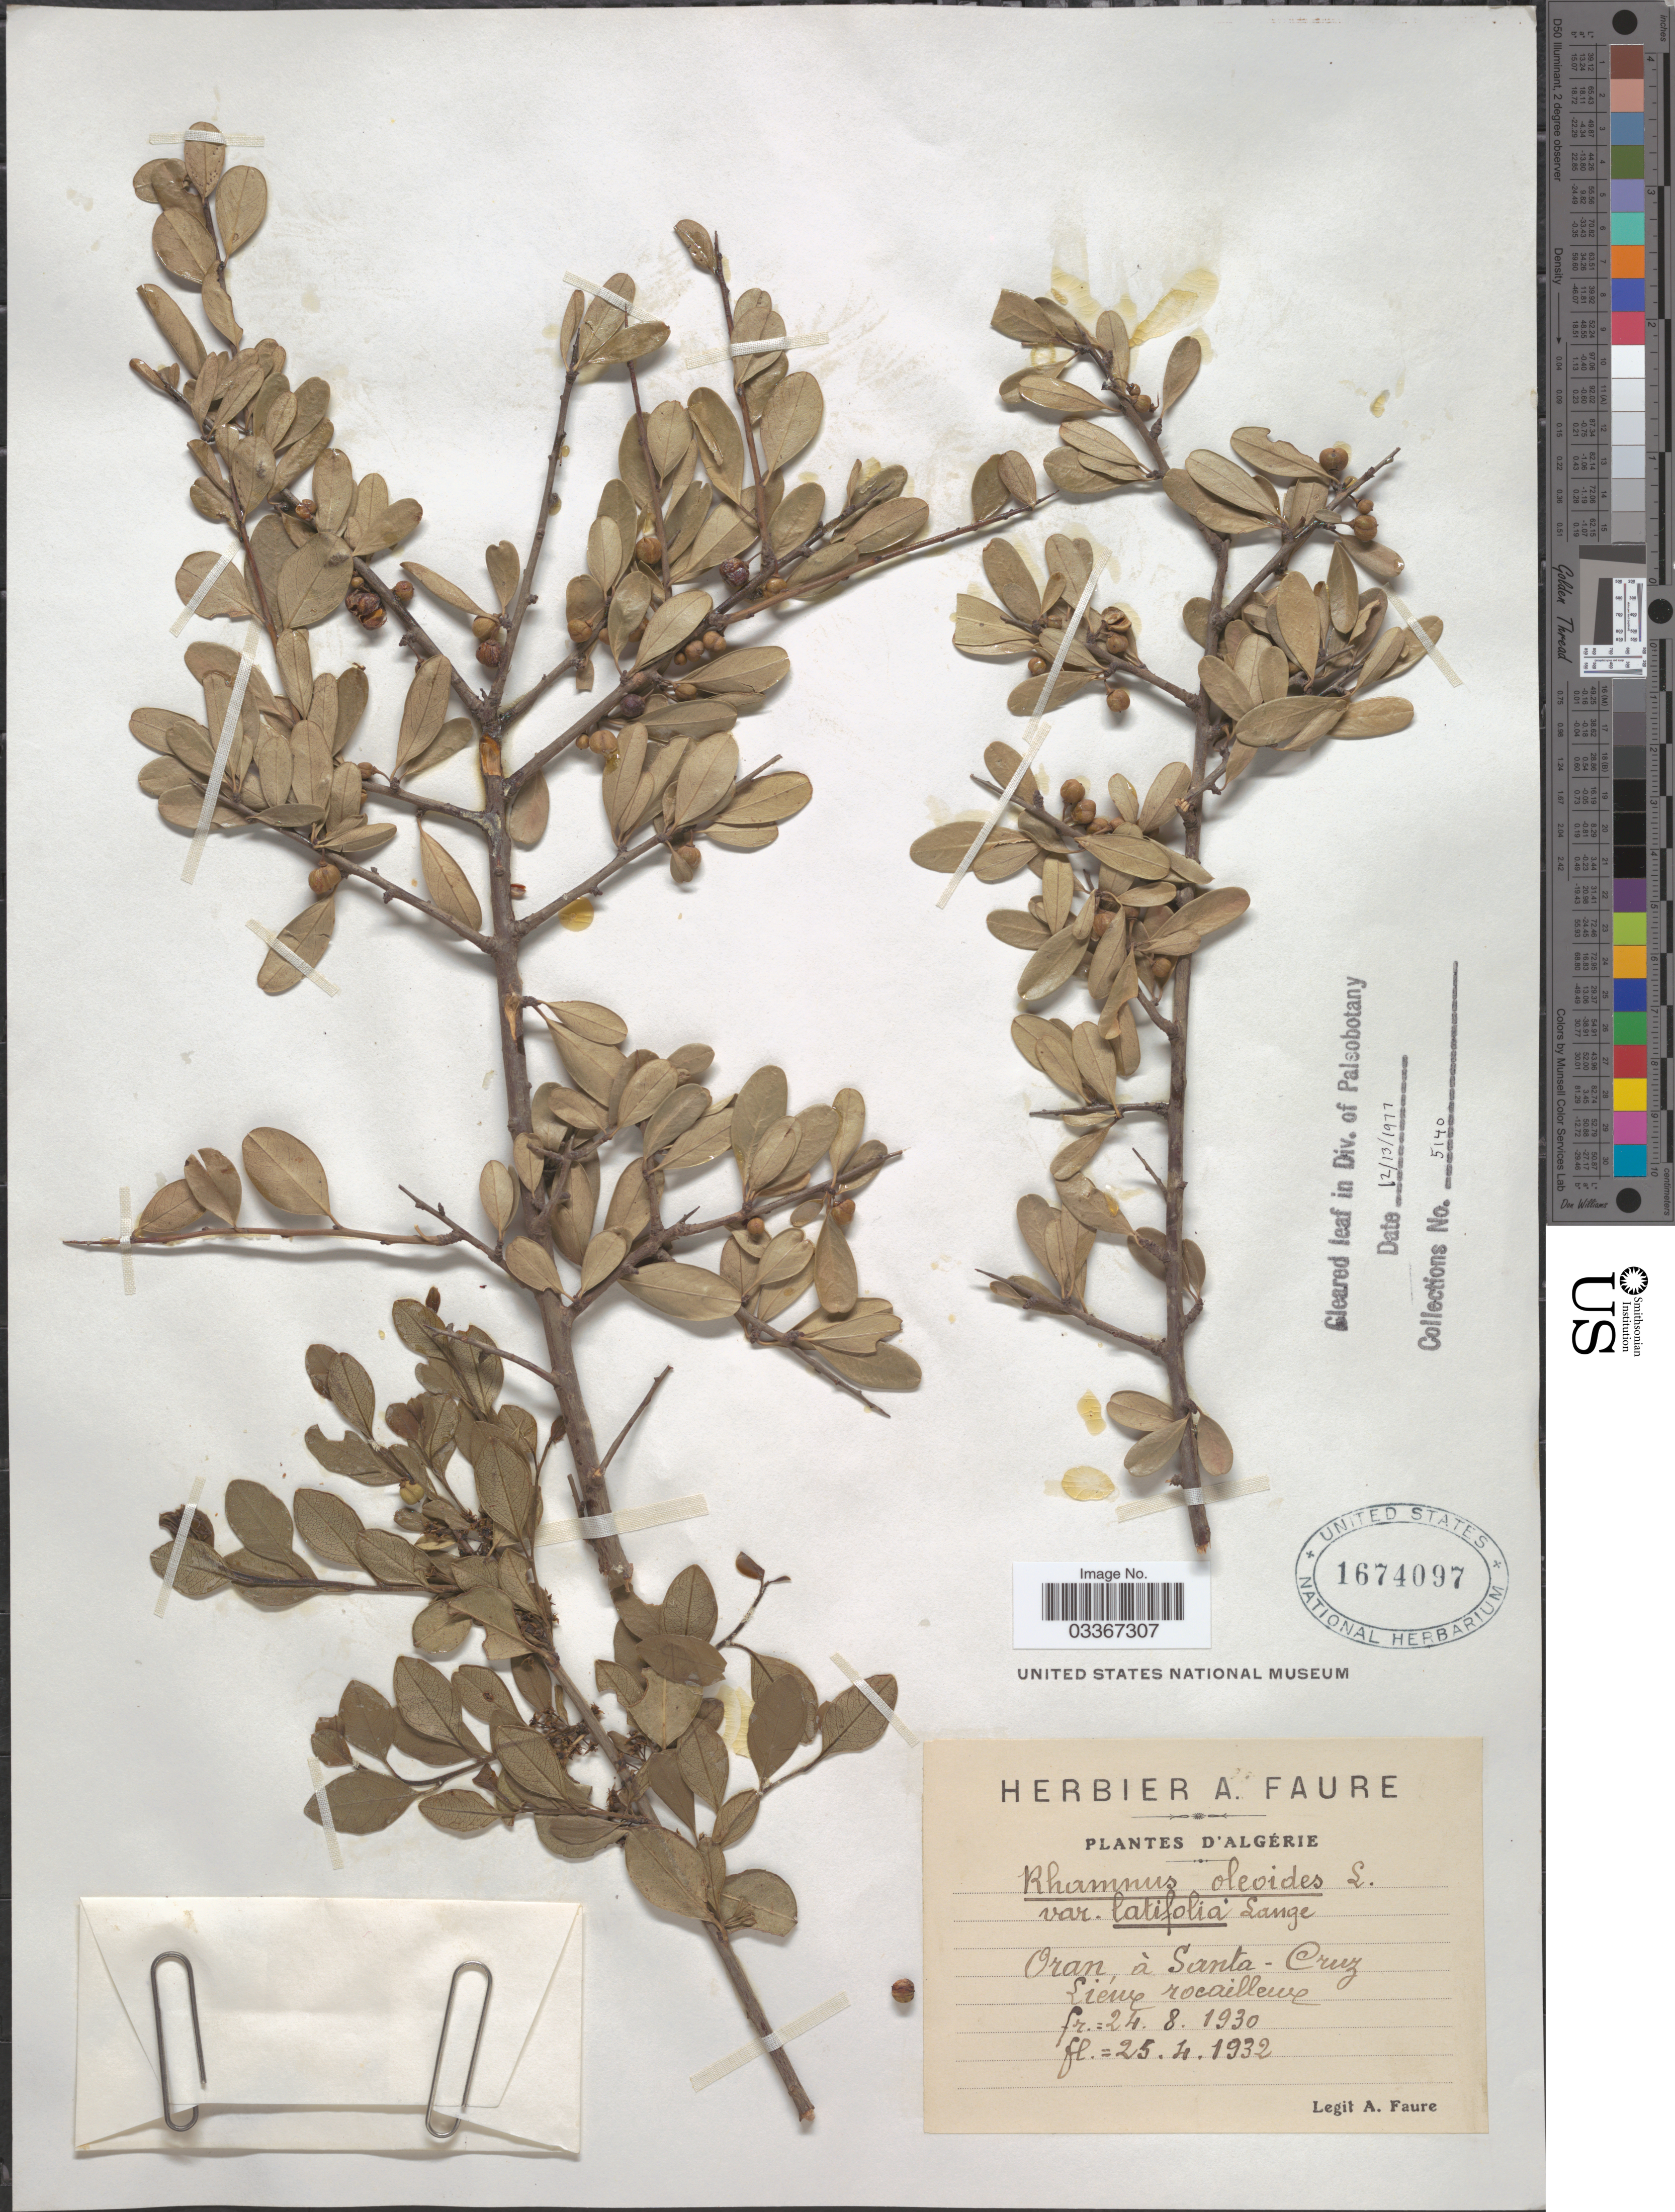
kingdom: Plantae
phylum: Tracheophyta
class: Magnoliopsida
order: Rosales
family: Rhamnaceae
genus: Rhamnus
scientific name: Rhamnus oleoides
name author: L.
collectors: A. Faure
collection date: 1930-08-24/1932-04-25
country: Algeria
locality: D'Algerie. Oran, á Santa - Cruz.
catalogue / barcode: US 1674097